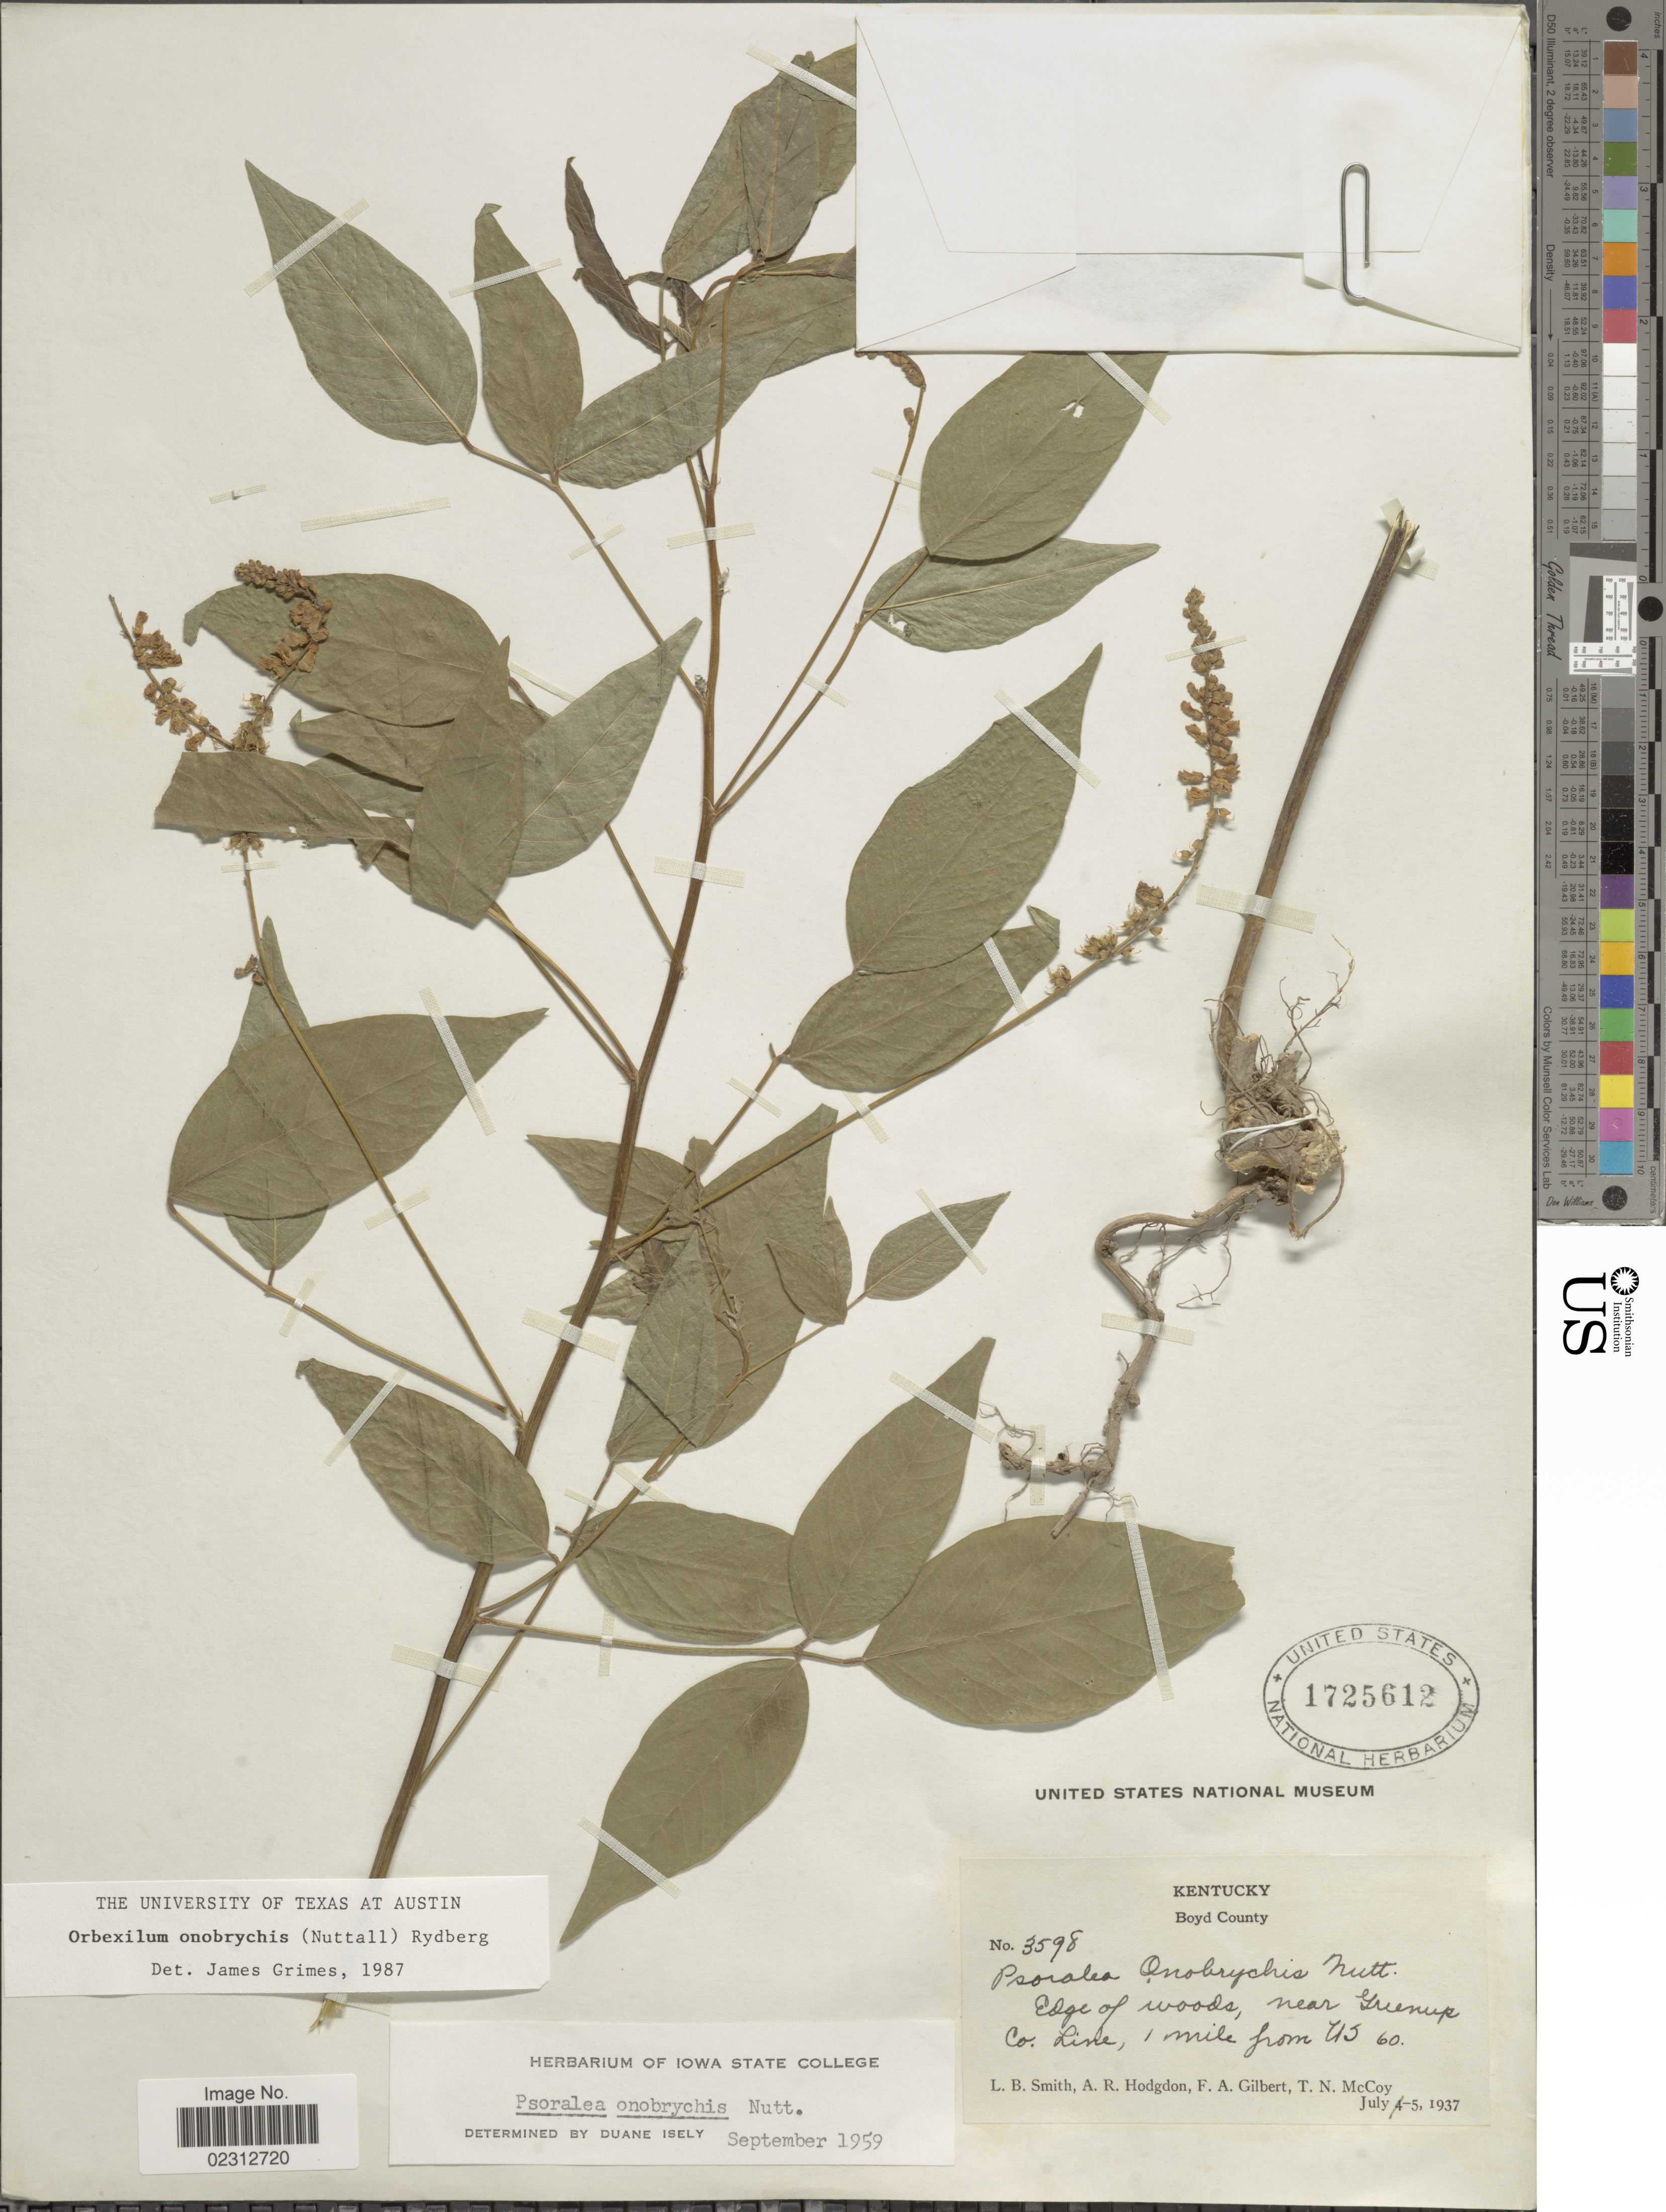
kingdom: Plantae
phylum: Tracheophyta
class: Magnoliopsida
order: Fabales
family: Fabaceae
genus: Orbexilum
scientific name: Orbexilum onobrychis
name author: (Nutt.) Rydb.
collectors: L. Smith, A. R. Hodgdon, F. A. Gilbert & T. N. McCoy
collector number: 3598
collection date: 1937-07-05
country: United States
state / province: Kentucky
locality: Boyd County, near Grenup Co. Line, 1 mile from US 60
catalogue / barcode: US 1725612